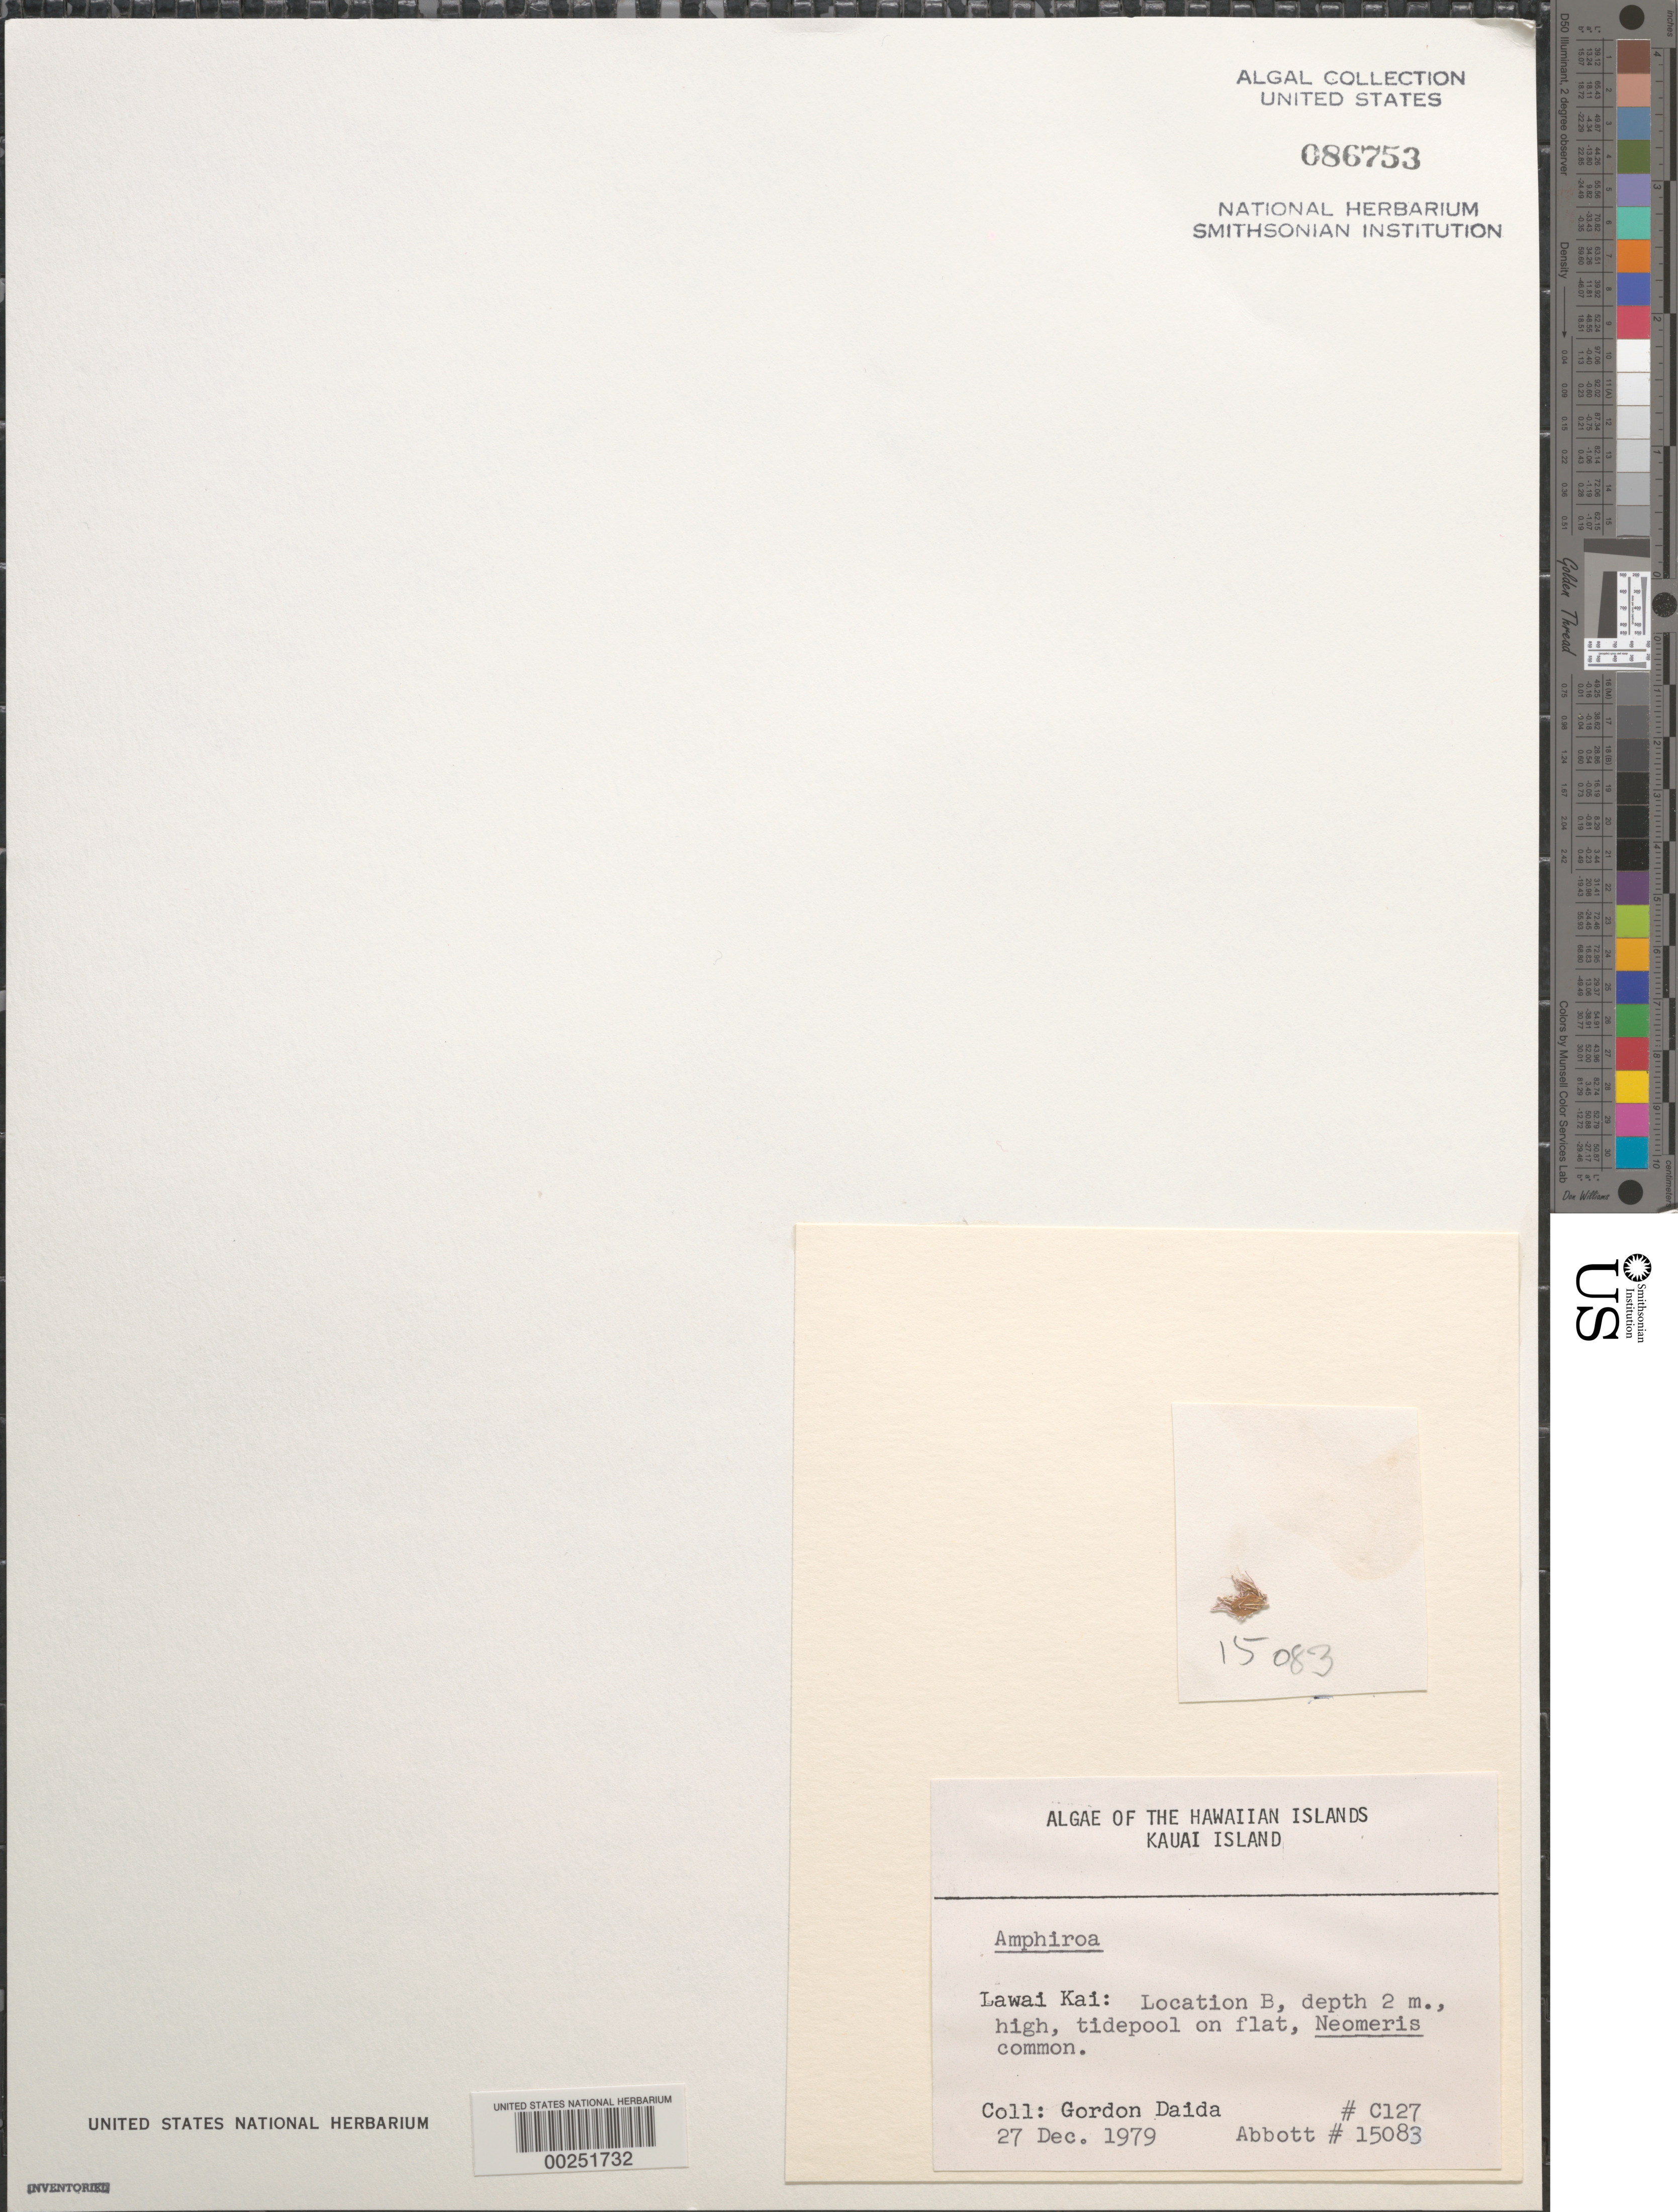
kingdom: Plantae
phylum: Rhodophyta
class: Florideophyceae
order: Corallinales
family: Lithophyllaceae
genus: Amphiroa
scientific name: Amphiroa sp.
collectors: G. Daida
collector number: C127 & IAA 15083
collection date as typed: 27 Dec 1979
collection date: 1979-12-27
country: United States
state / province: Hawaii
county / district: Kauai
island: Kaua'i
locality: Lawai Kai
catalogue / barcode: US 86753